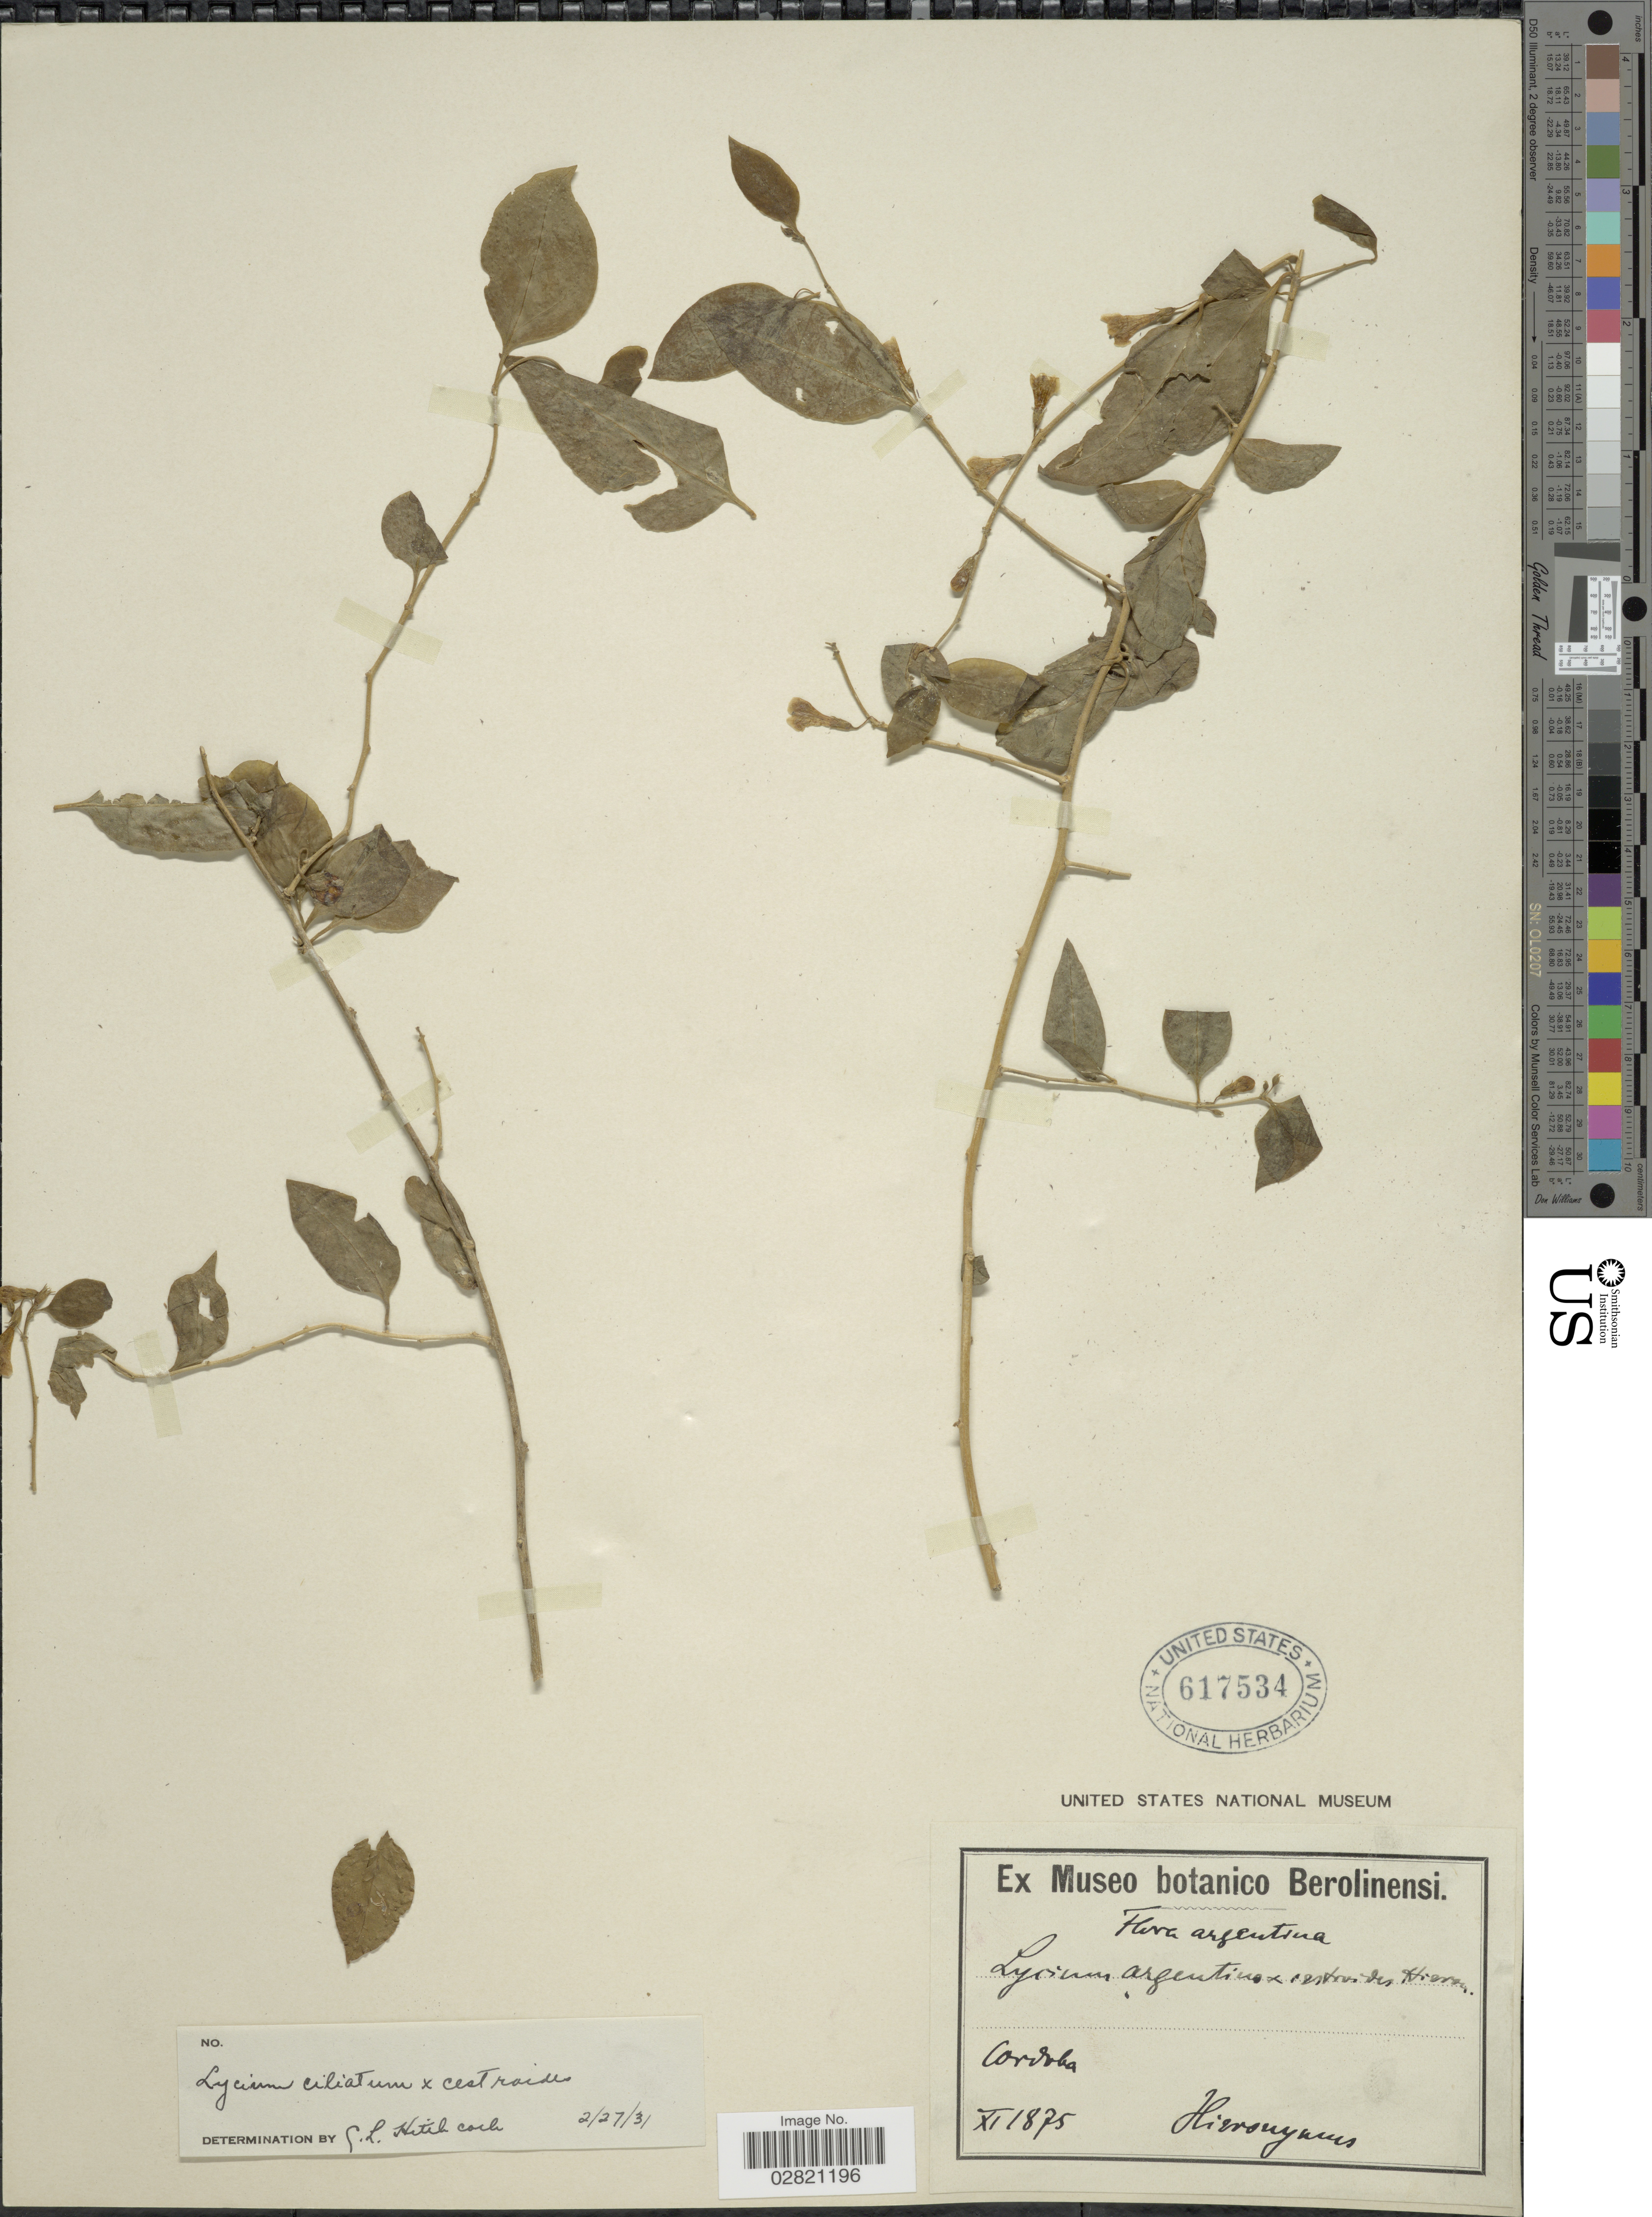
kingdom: Plantae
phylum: Tracheophyta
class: Magnoliopsida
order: Solanales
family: Solanaceae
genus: Lycium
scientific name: Lycium x argentinocestroides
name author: Hieron. ex Seckt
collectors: -. Hieronymus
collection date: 1875-11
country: Argentina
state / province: Cordoba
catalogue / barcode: US 617534